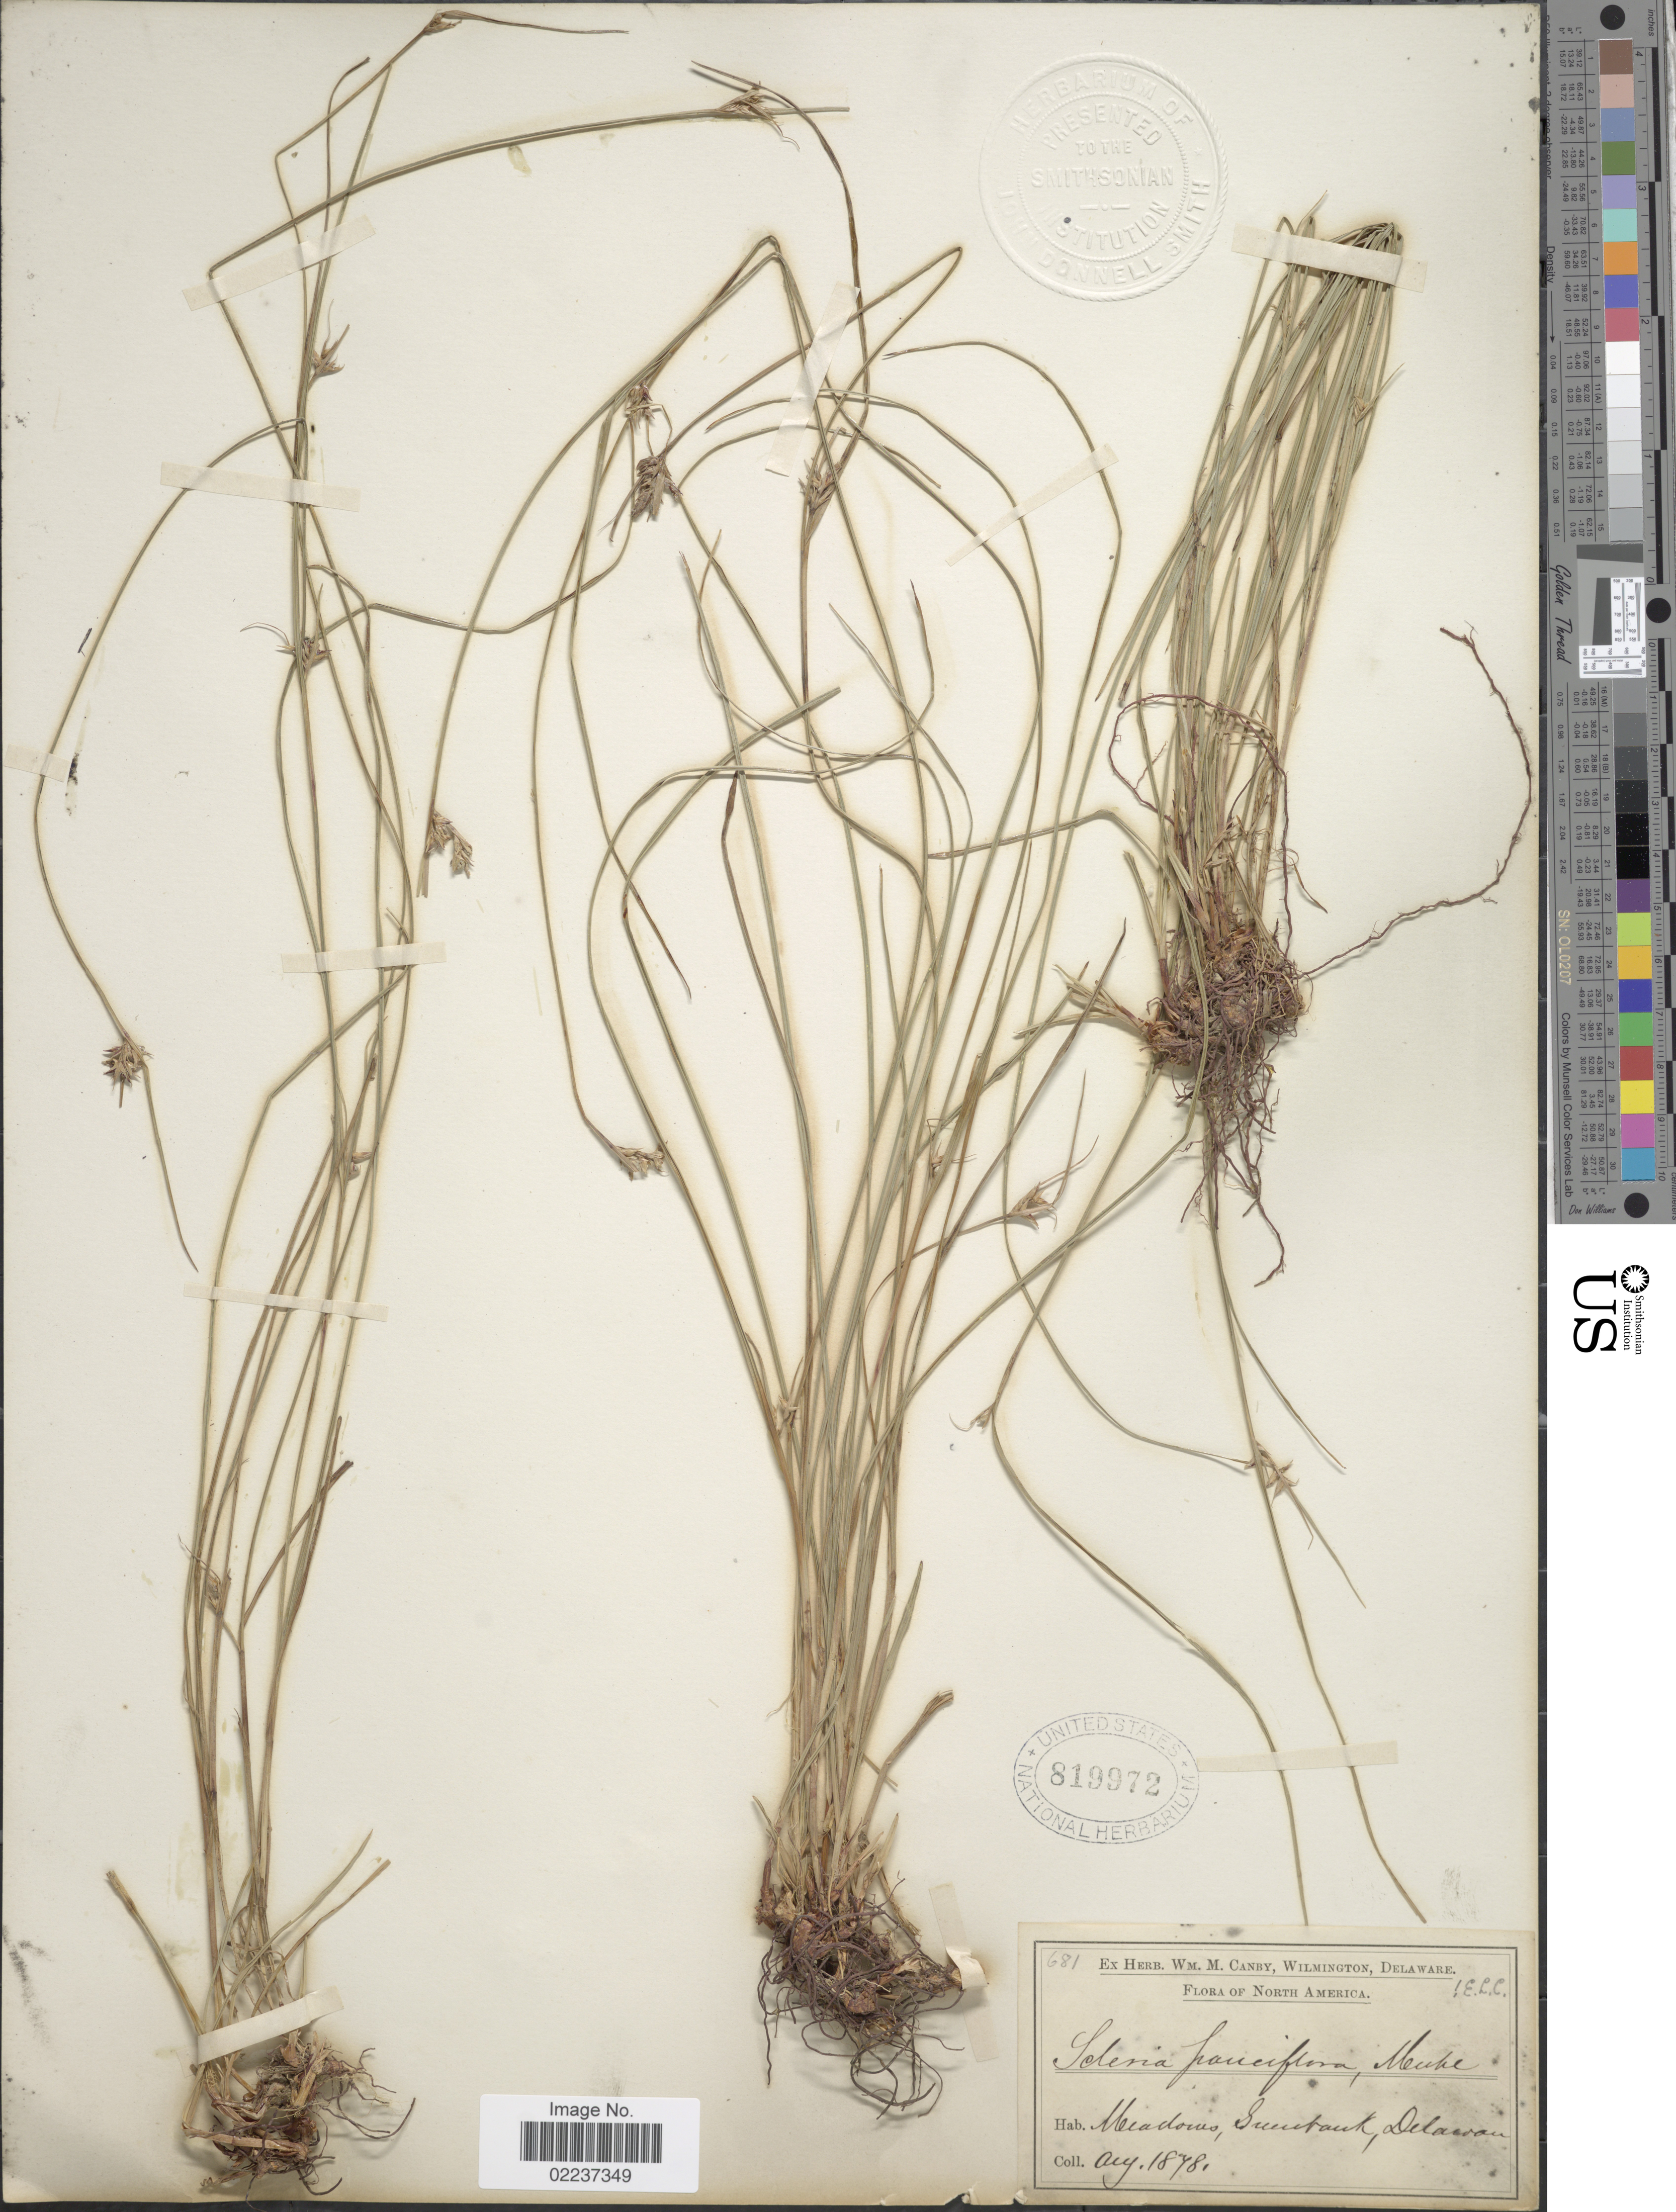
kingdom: Plantae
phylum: Tracheophyta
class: Liliopsida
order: Poales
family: Cyperaceae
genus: Scleria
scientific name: Scleria pauciflora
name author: Muhl. ex Willd.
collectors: ex herb. W.M. Canby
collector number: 681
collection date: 1878-08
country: United States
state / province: Delaware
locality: Meadows, Suutbank [interpreted]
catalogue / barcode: US 819972